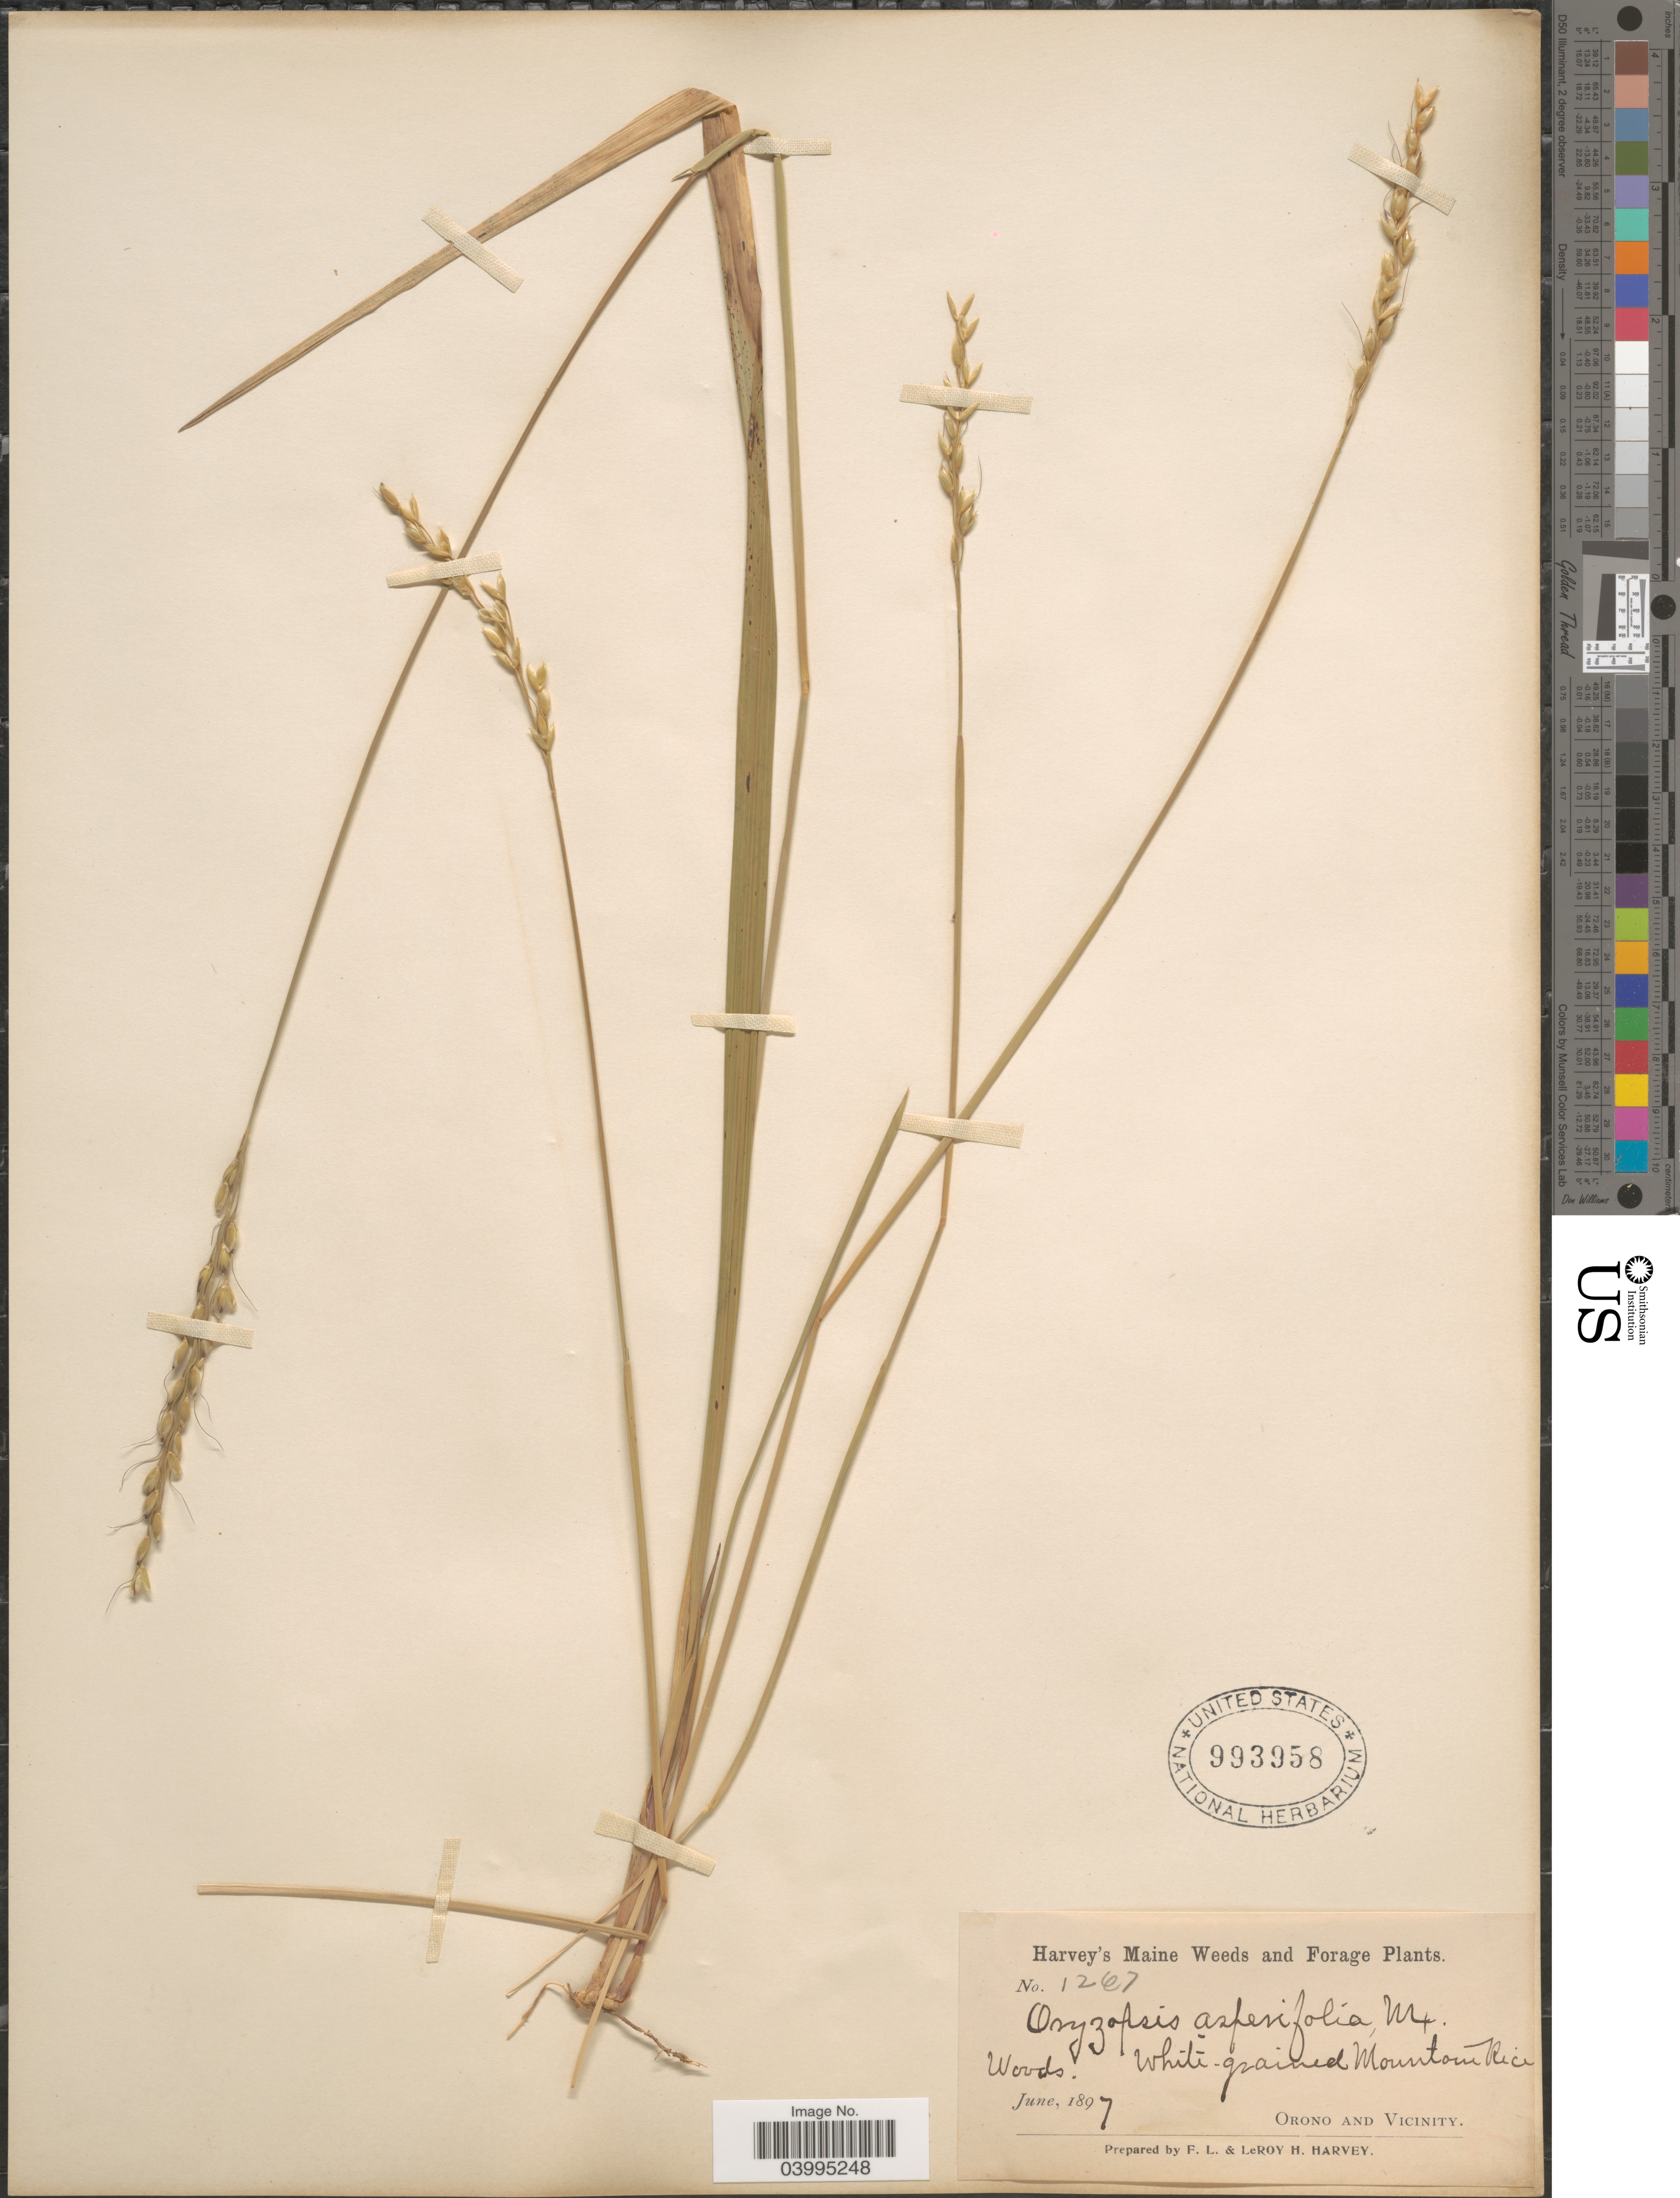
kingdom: Plantae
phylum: Tracheophyta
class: Liliopsida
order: Poales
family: Poaceae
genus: Oryzopsis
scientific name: Oryzopsis asperifolia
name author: Michx.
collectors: F. L. Harvey & L. H. Harvey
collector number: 1267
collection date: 1897-06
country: United States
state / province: Maine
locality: Maine Weeds and Forage. Woods. White-grained Mountain rice. Orono and Vicinity.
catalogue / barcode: US 993958